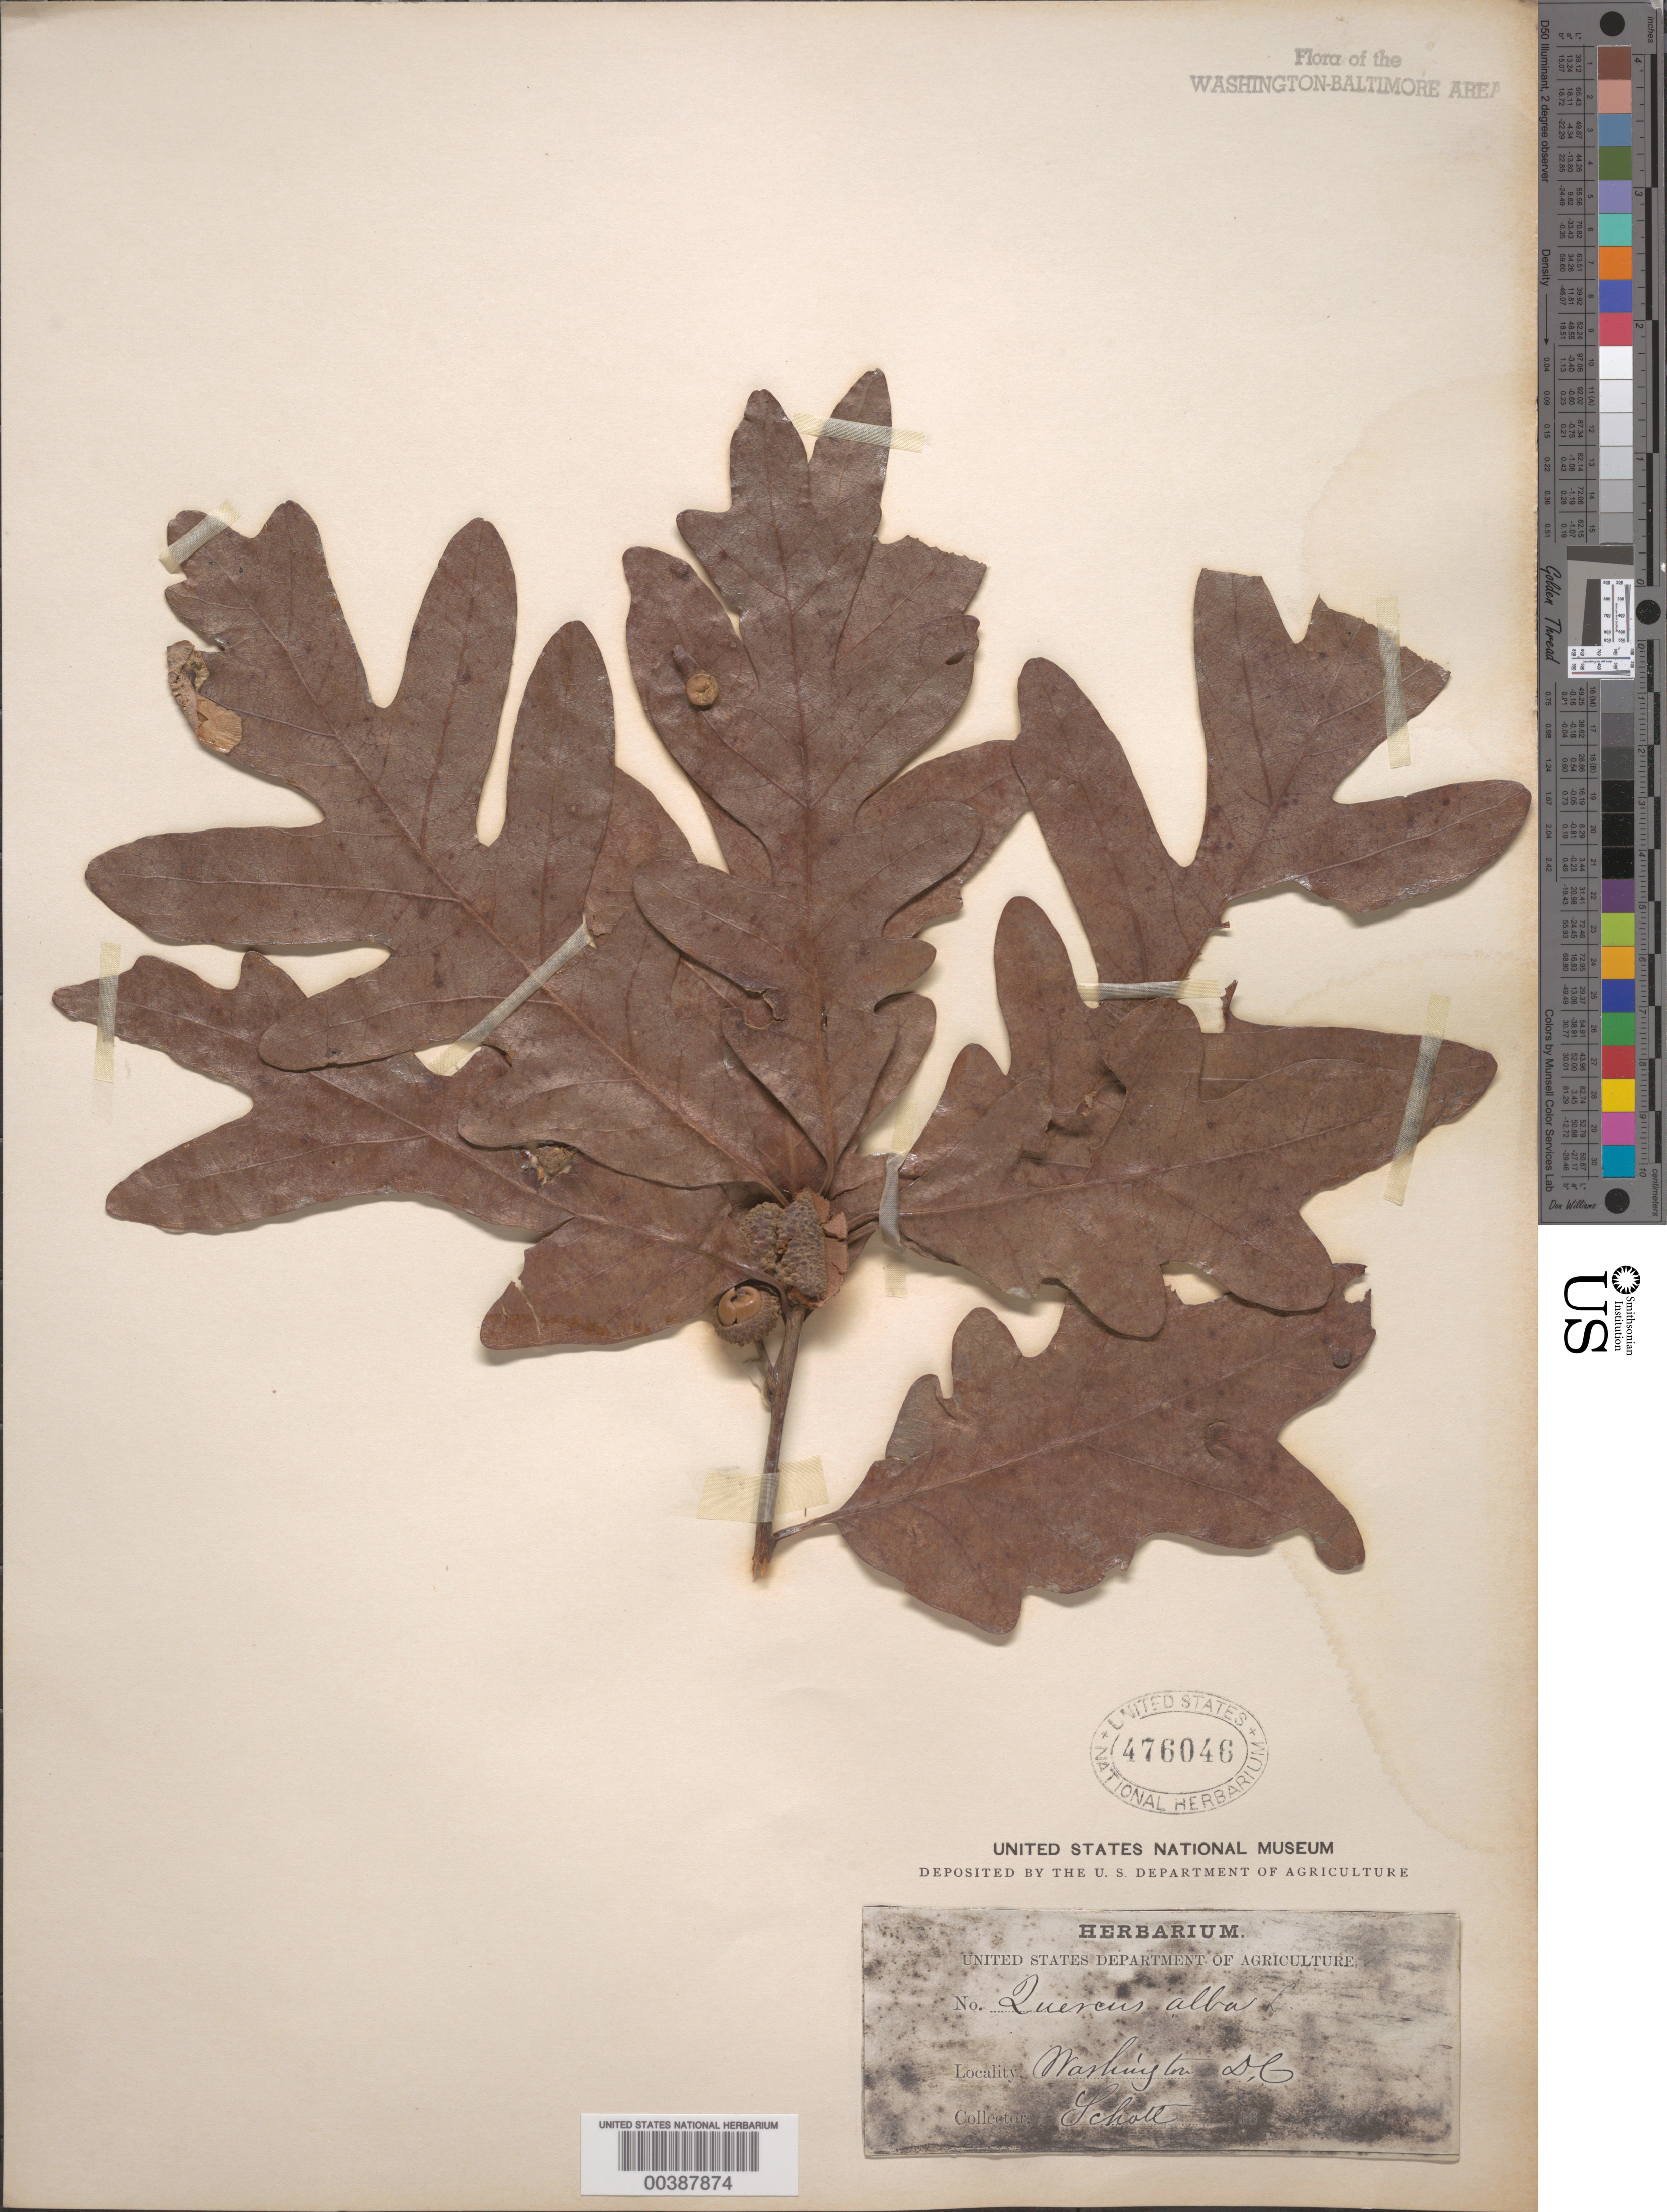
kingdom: Plantae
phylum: Tracheophyta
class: Magnoliopsida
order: Fagales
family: Fagaceae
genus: Quercus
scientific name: Quercus alba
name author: L.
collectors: Schott, --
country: United States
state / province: District of Columbia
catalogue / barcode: US 476046